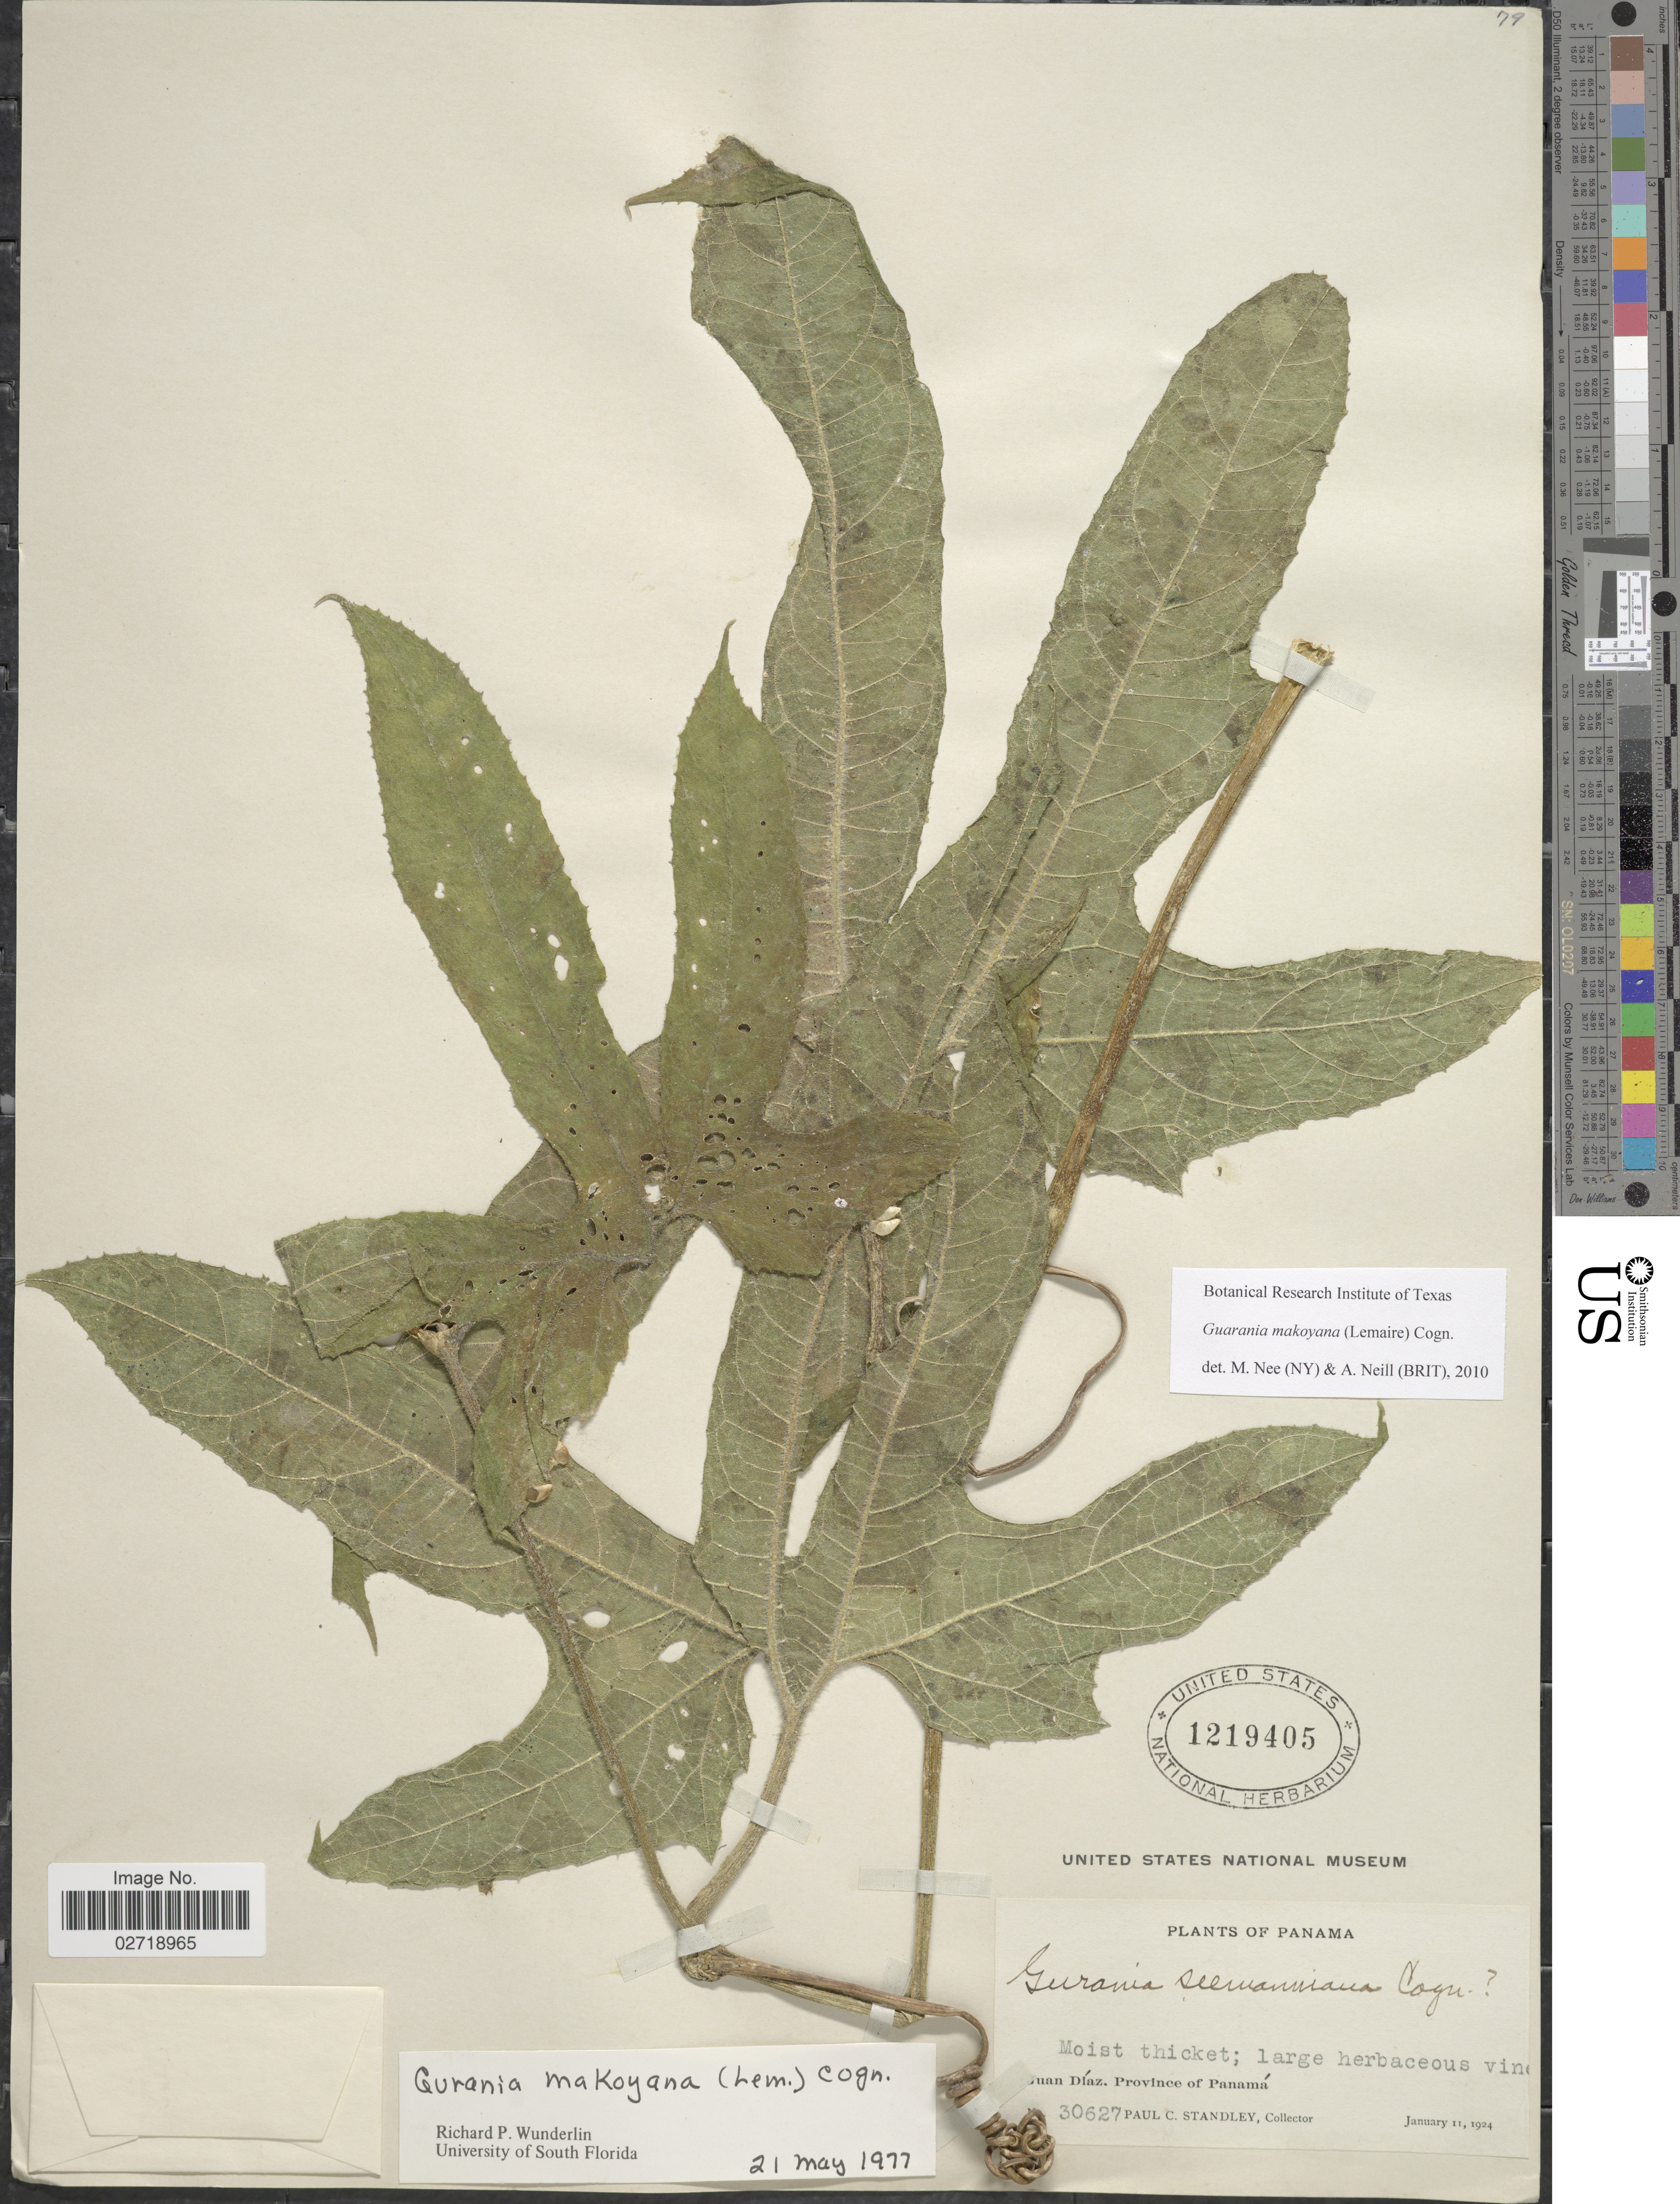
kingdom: Plantae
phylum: Tracheophyta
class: Magnoliopsida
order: Cucurbitales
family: Cucurbitaceae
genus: Gurania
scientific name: Gurania makoyana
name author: (Lem.) Cogn.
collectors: P. C. Standley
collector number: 30627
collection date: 1924-01-11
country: Panama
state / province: Panamá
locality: Juan Díaz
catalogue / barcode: US 1219405